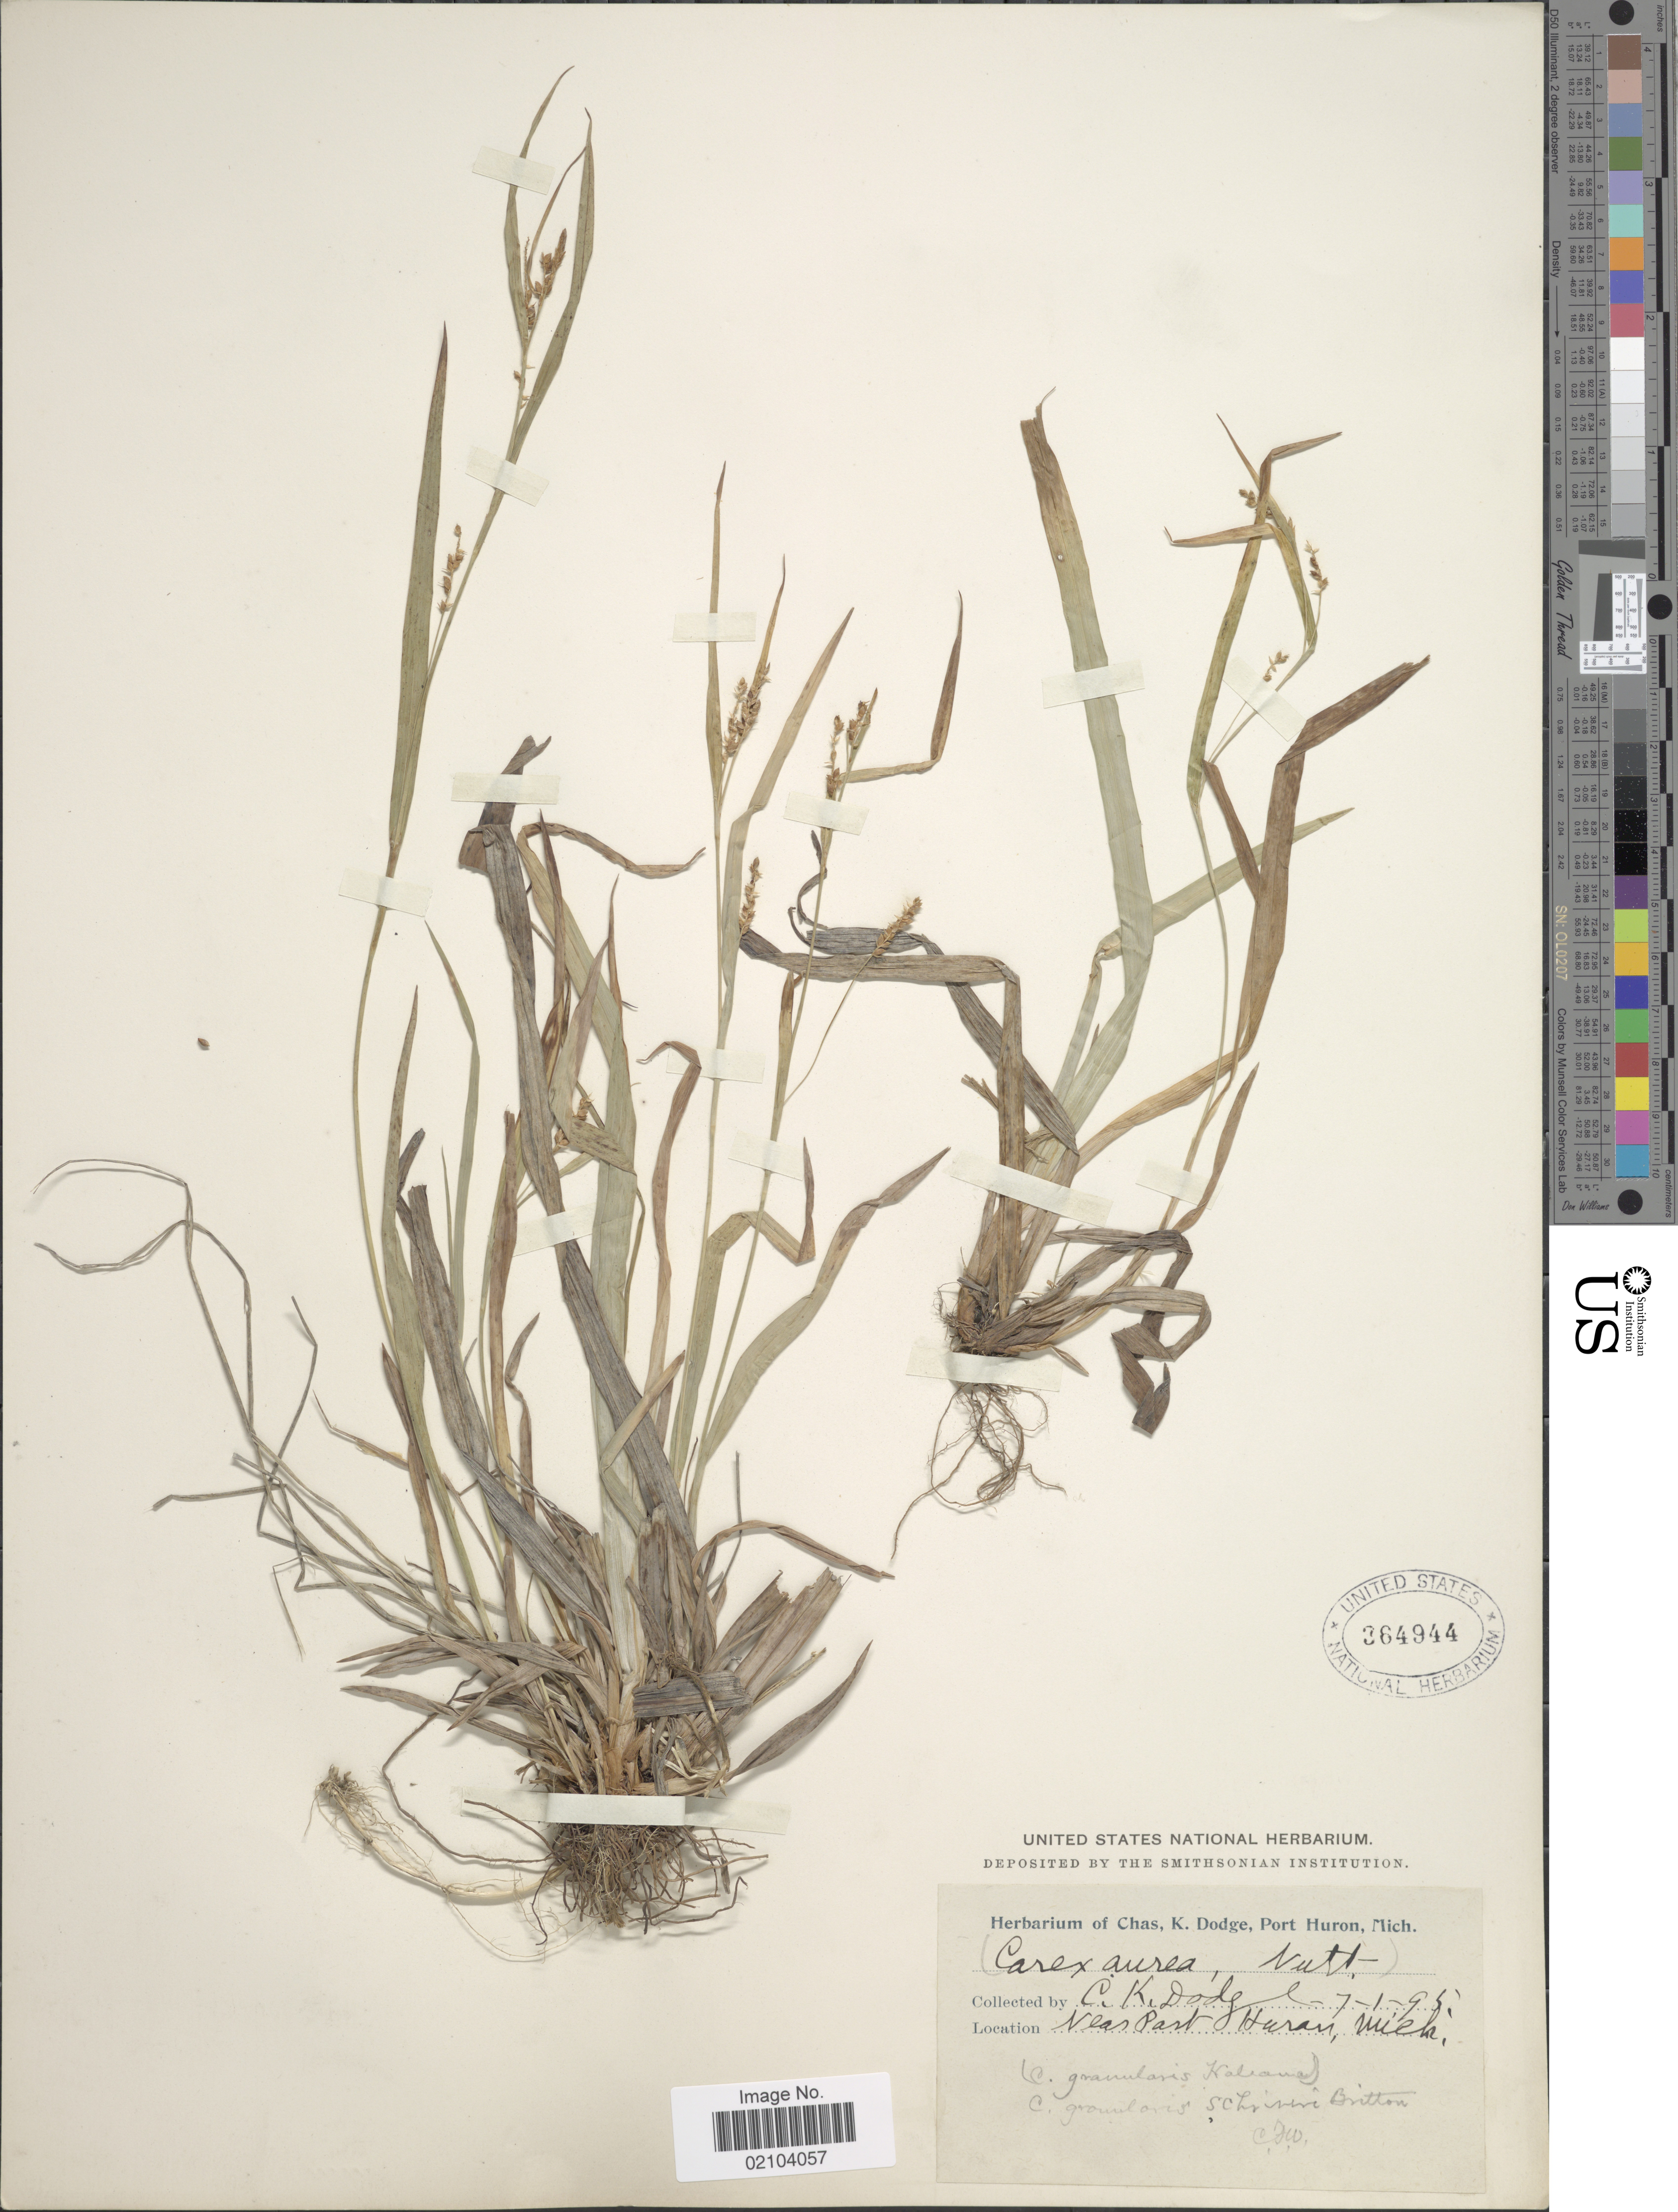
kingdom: Plantae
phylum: Tracheophyta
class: Liliopsida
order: Poales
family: Cyperaceae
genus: Carex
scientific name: Carex aurea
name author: Nutt.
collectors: C. K. Dodge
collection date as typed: Transcribed d/m/y: 1/7/95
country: United States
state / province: Michigan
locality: Near Port Huron, Mich.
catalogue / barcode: US 364944